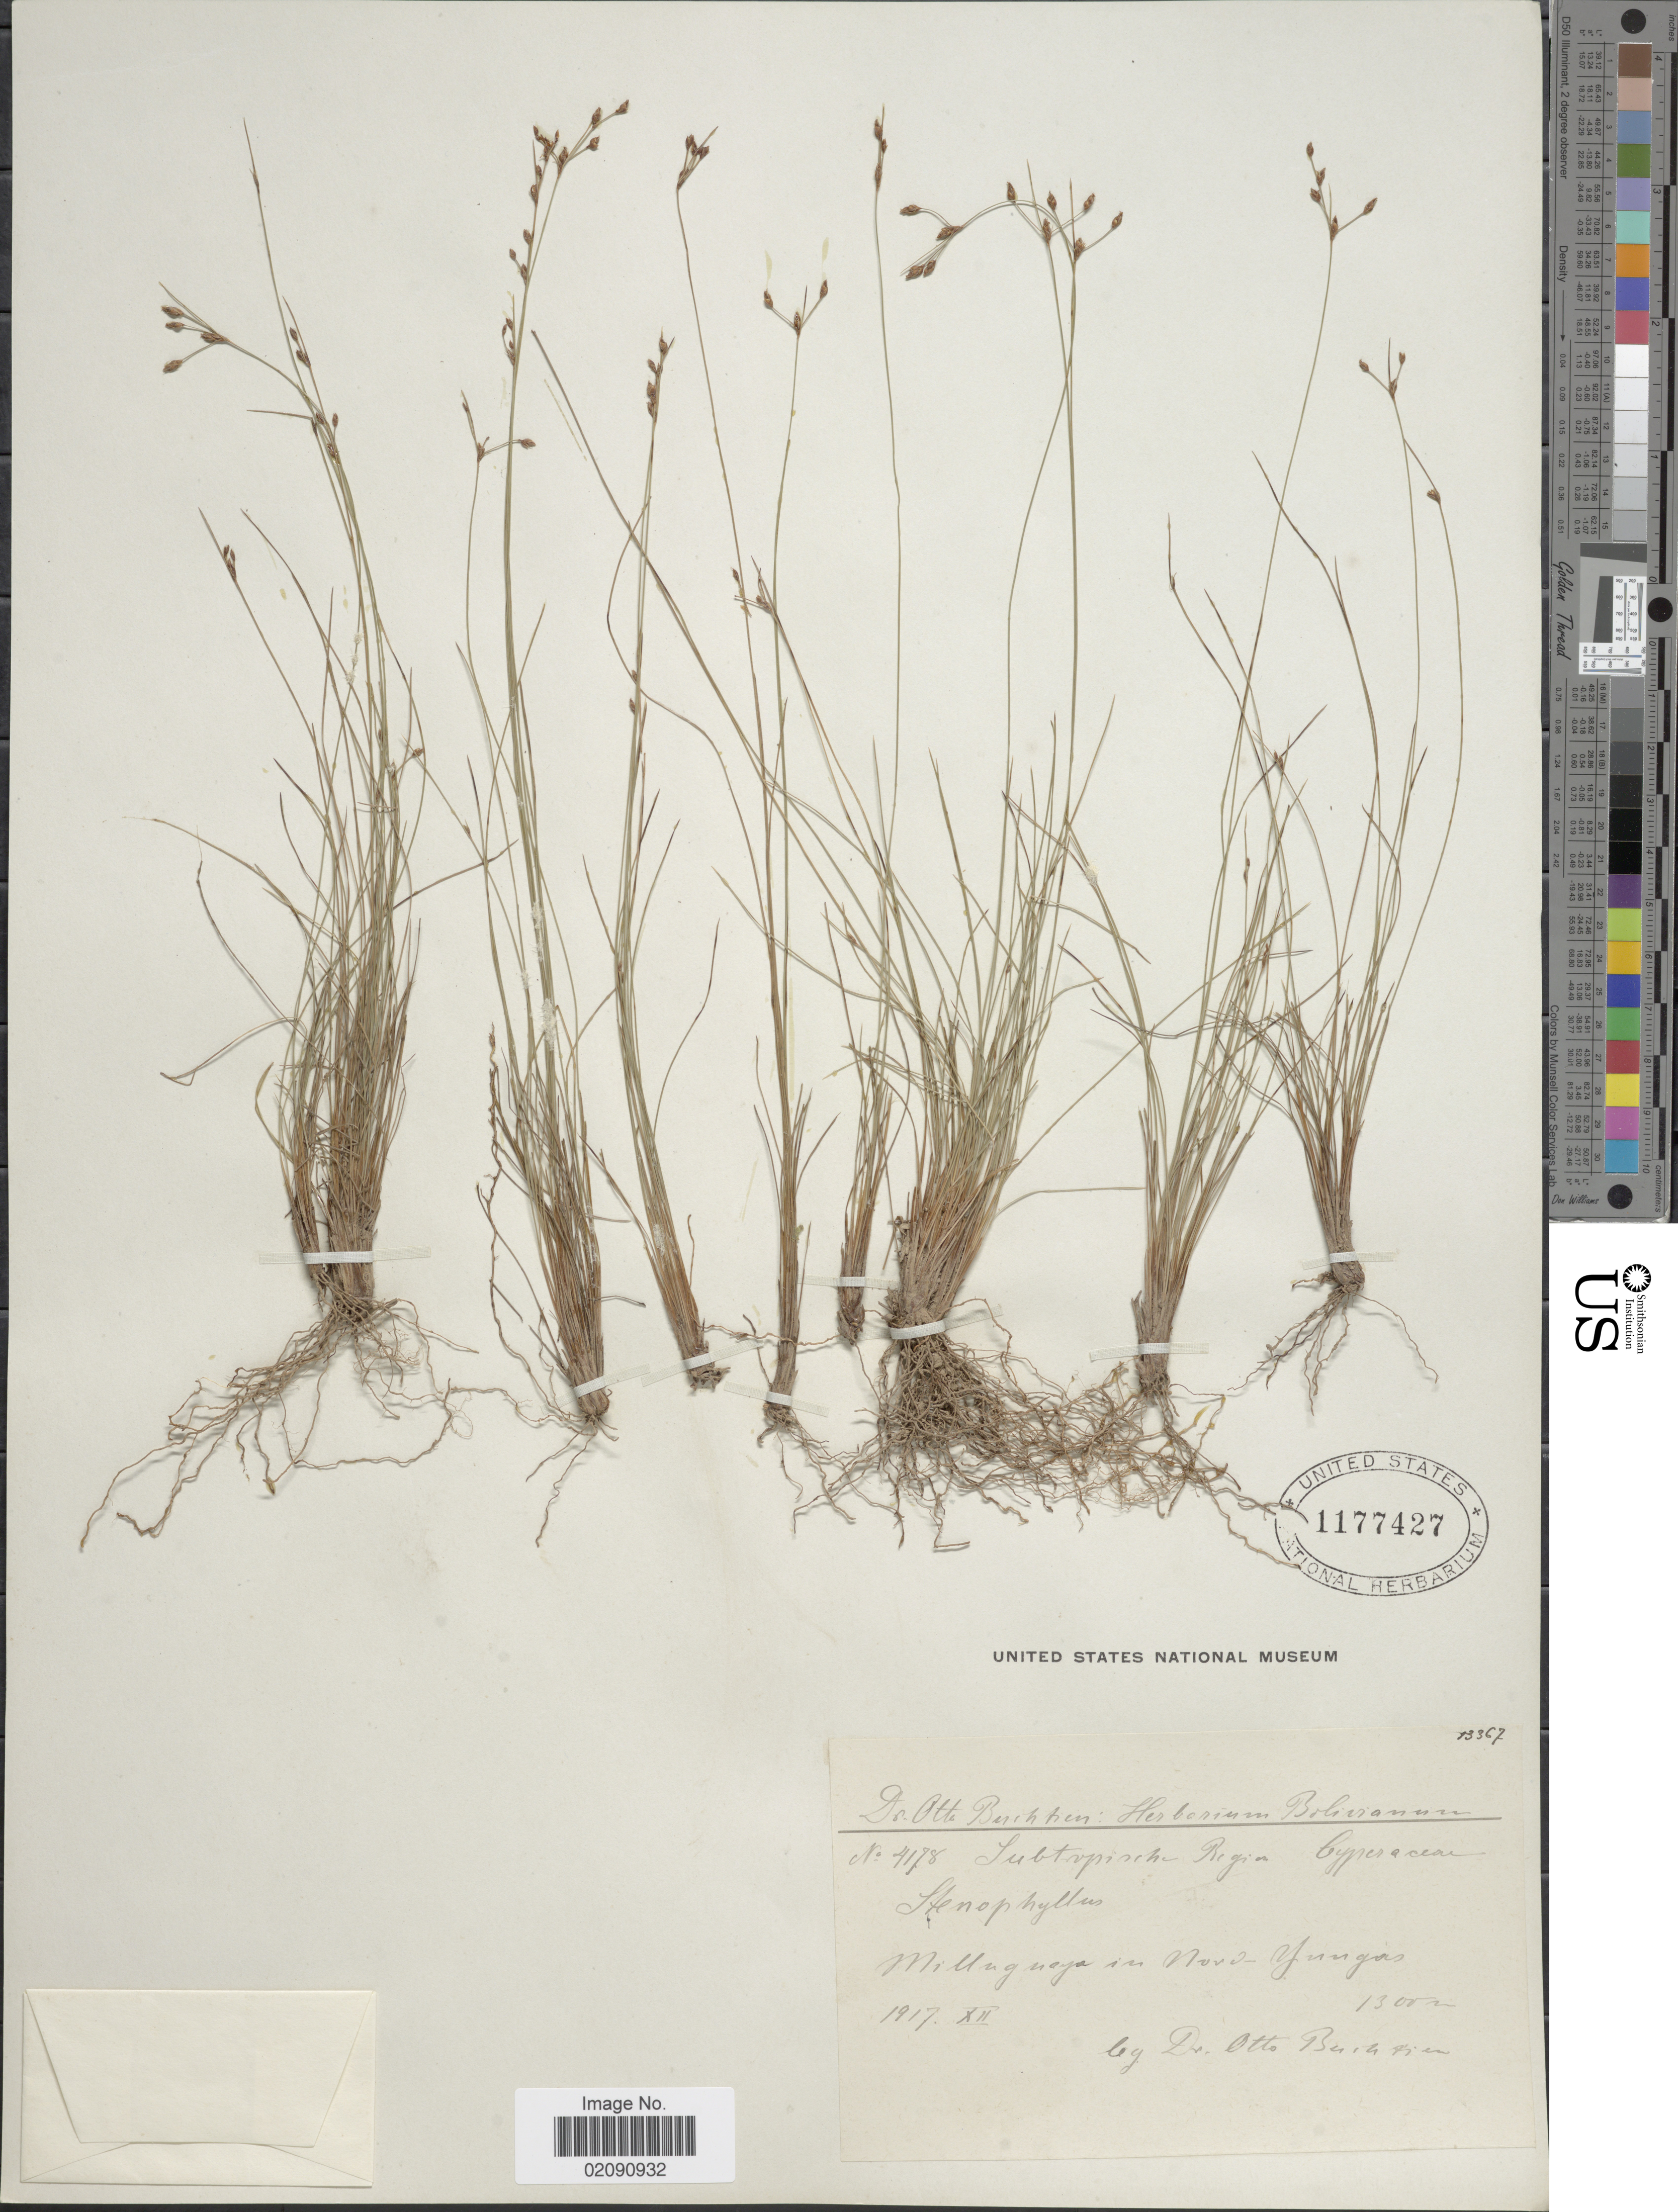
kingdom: Plantae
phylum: Tracheophyta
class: Liliopsida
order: Poales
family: Cyperaceae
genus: Bulbostylis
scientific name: Bulbostylis loefgrenii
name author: (Boeckeler) Prata & M. G. López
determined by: Maciel-Silva, J. F.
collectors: O. Buchtien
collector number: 4178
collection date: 1917-12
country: Bolivia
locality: Milluguaya in Nord-Yungas.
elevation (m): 1300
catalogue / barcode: US 1177427